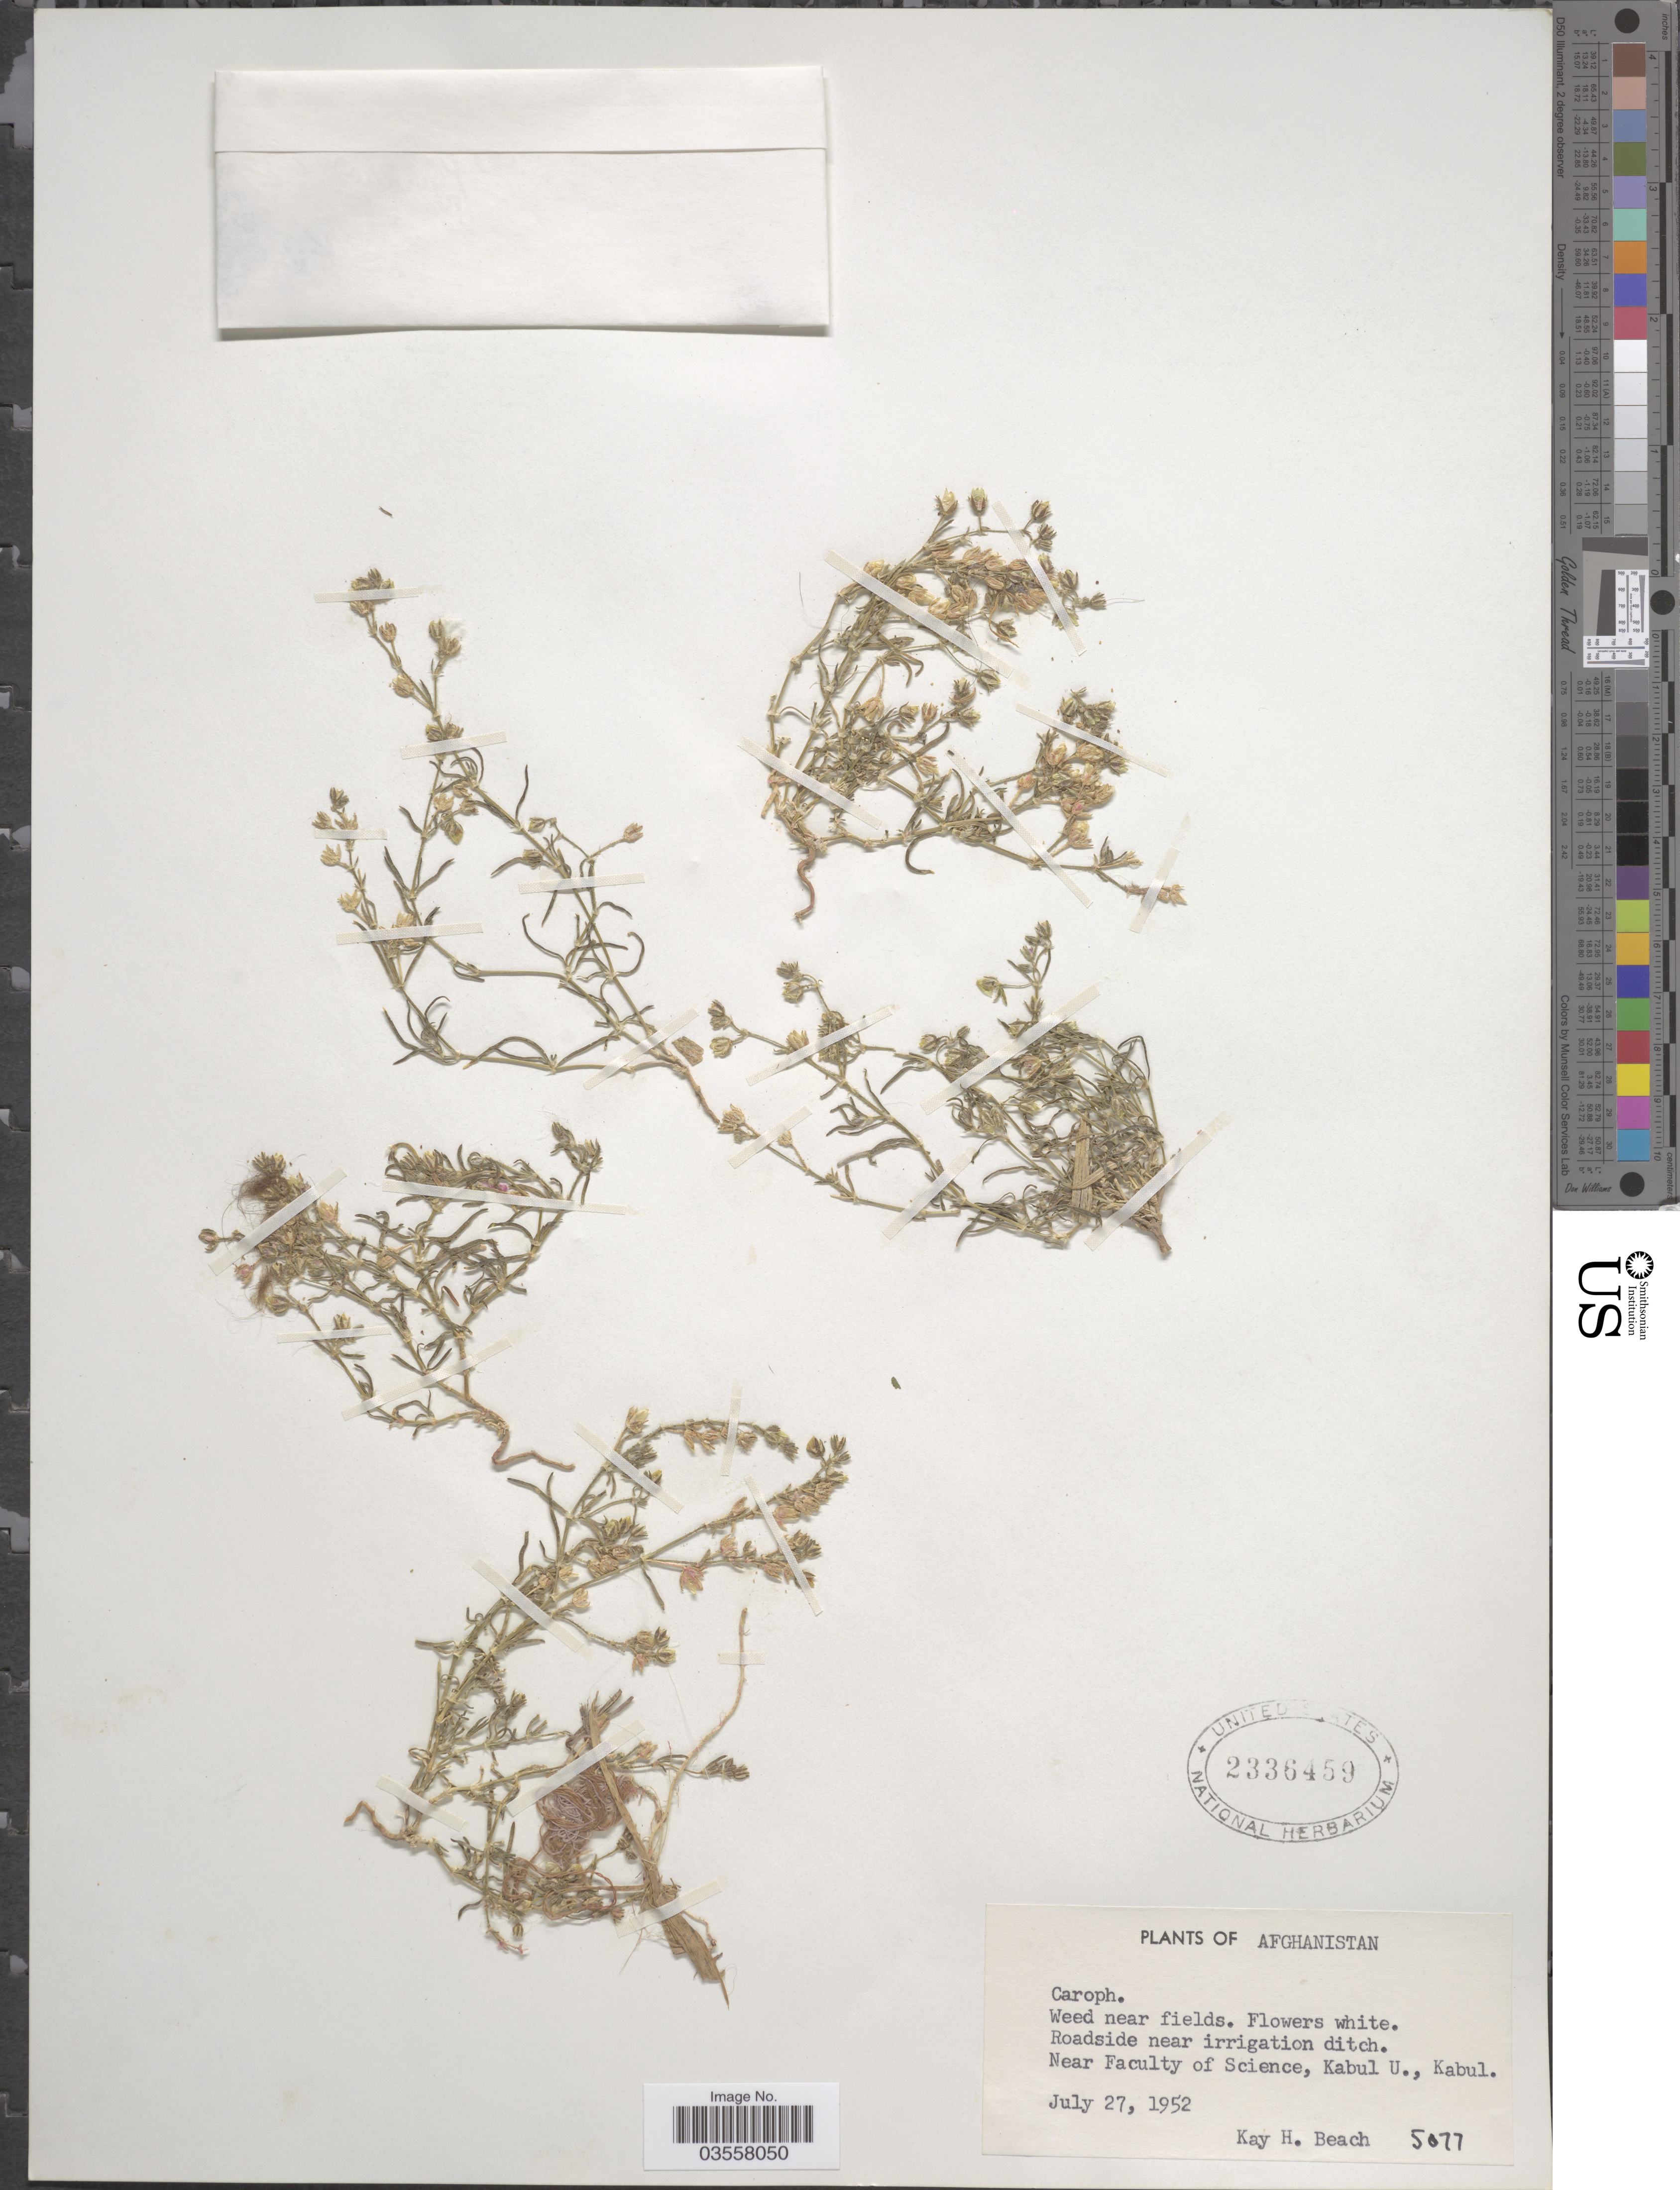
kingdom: Plantae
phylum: Tracheophyta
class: Magnoliopsida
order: Caryophyllales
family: Caryophyllaceae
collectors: K. H. Beach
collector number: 5077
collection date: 1952-07-27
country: Afghanistan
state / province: Kabul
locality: Near Faculty of Science, Kabul U.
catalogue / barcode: US 2336459